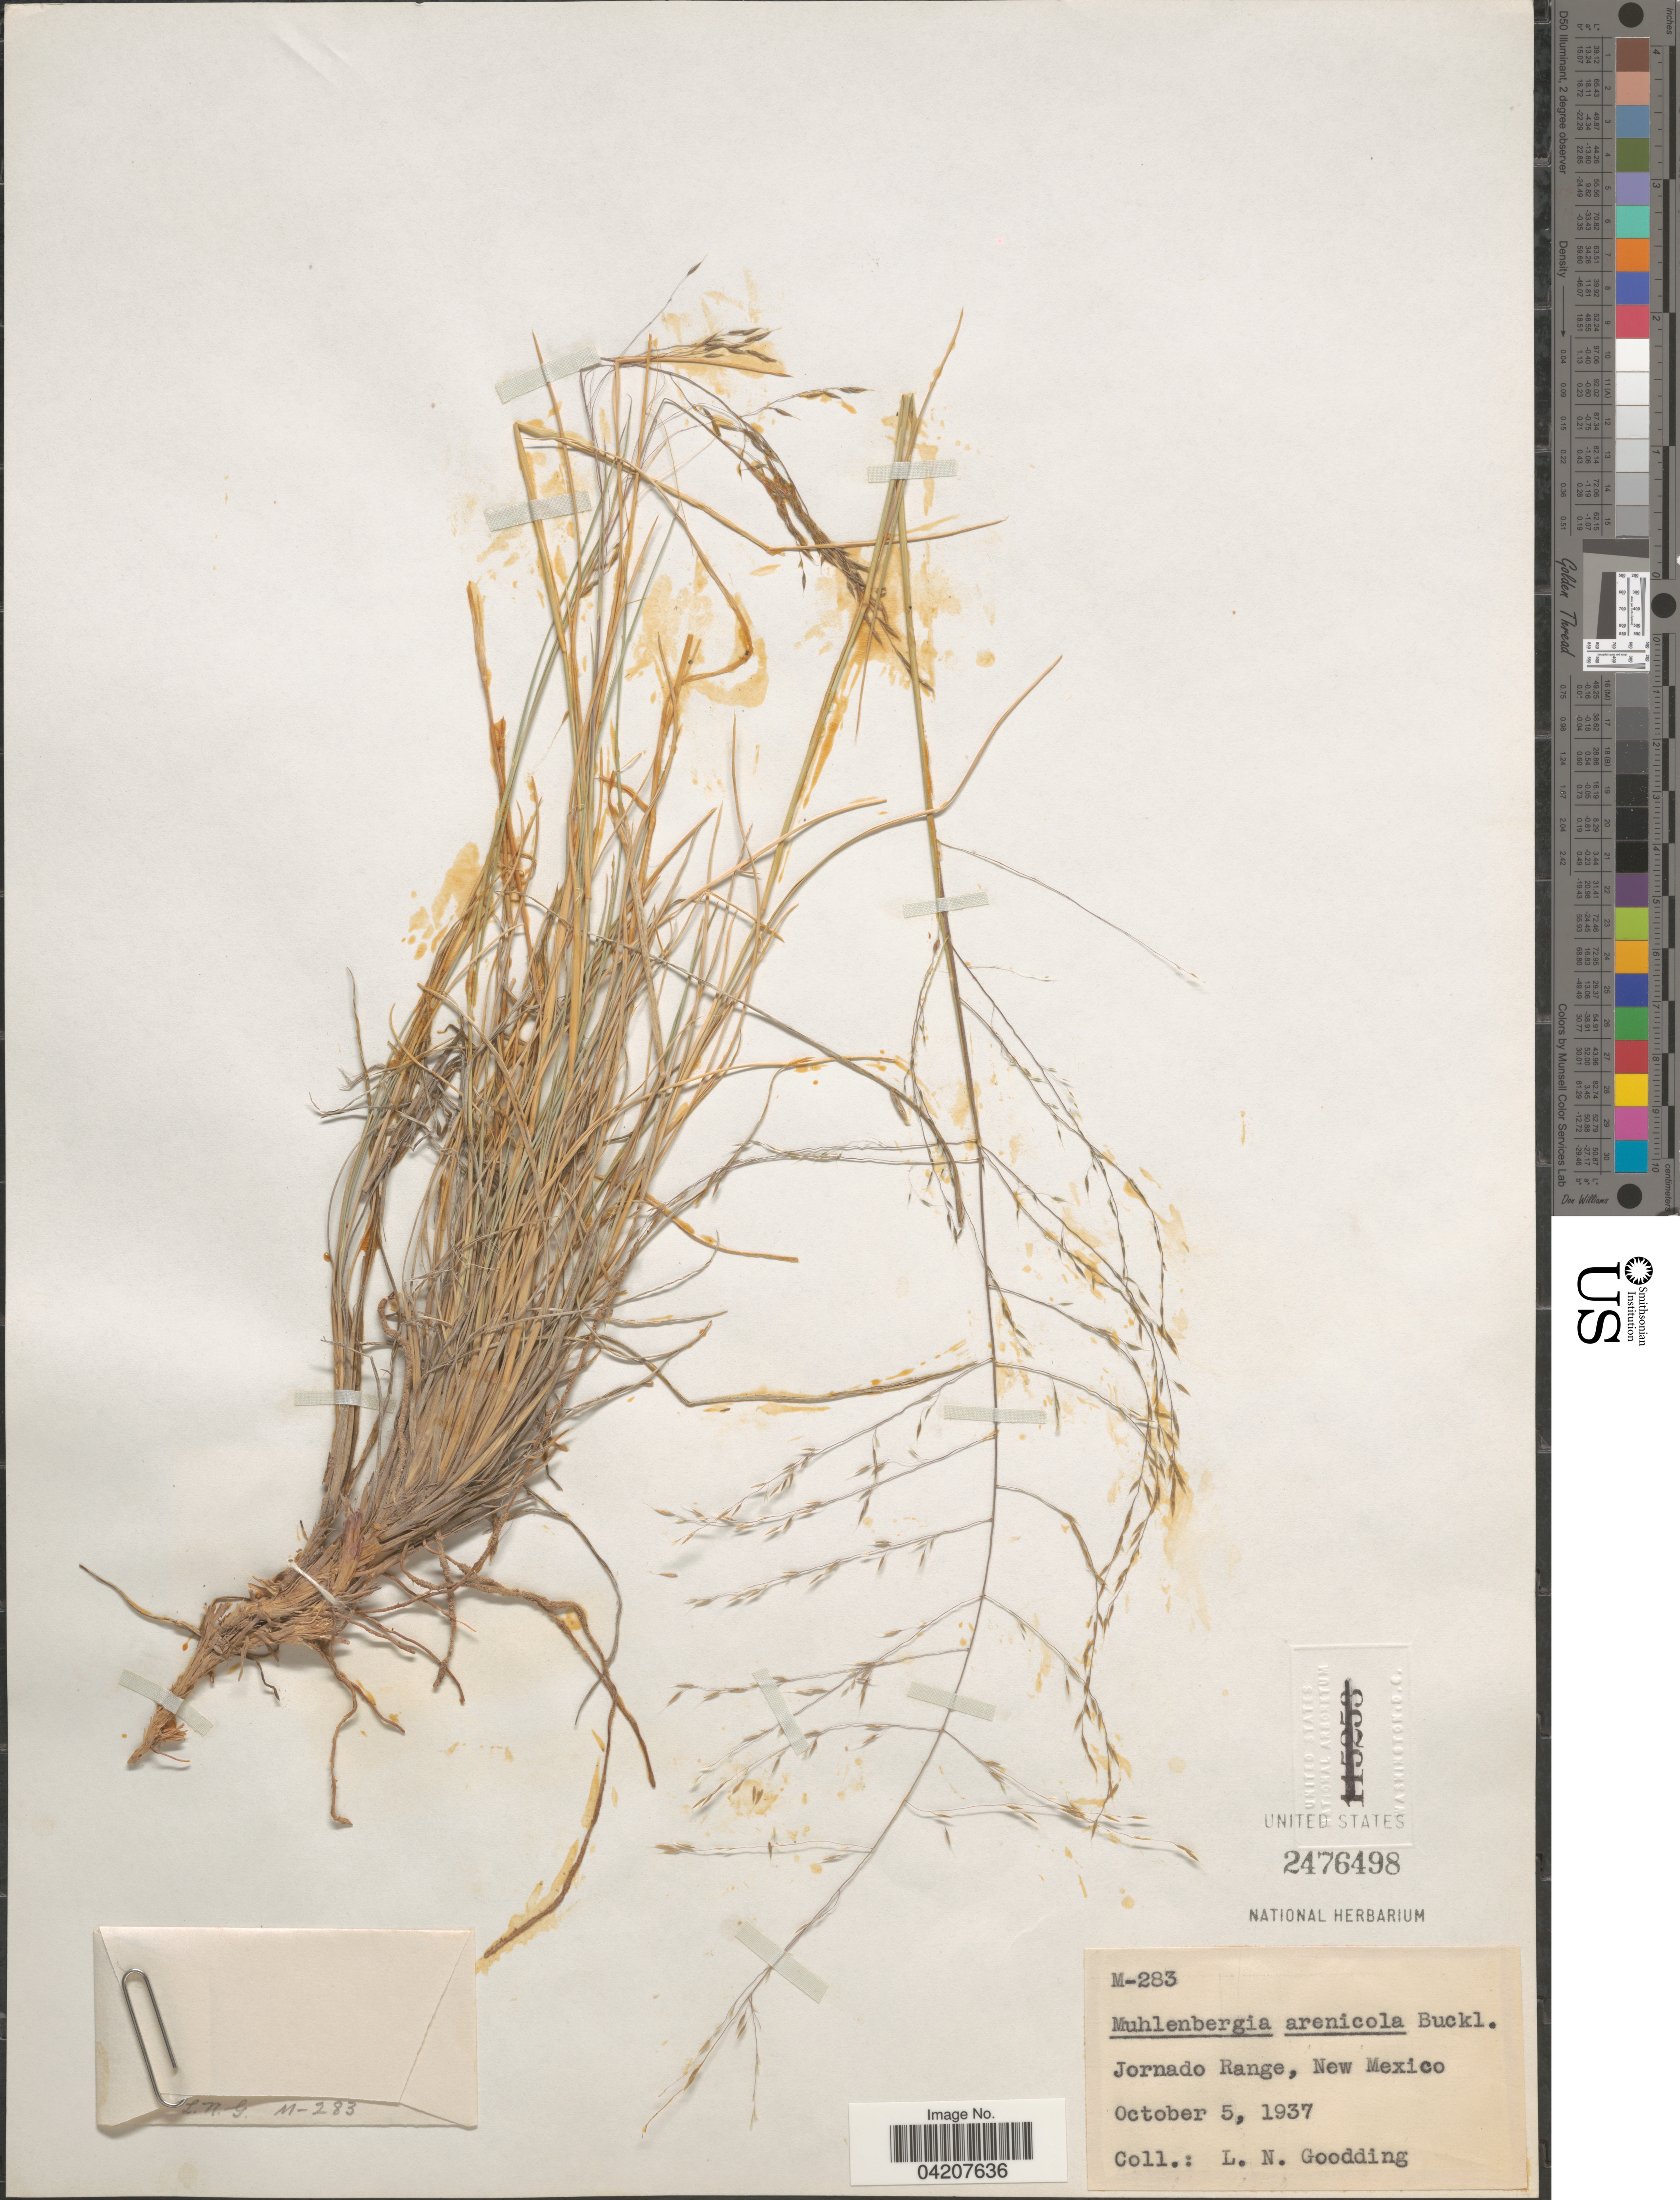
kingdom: Plantae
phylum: Tracheophyta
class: Liliopsida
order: Poales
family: Poaceae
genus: Muhlenbergia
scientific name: Muhlenbergia arenicola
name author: Buckley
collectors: L. N. Goodding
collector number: M-283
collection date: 1937-10-05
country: United States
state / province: New Mexico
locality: Jornado Range.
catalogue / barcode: US 2476498